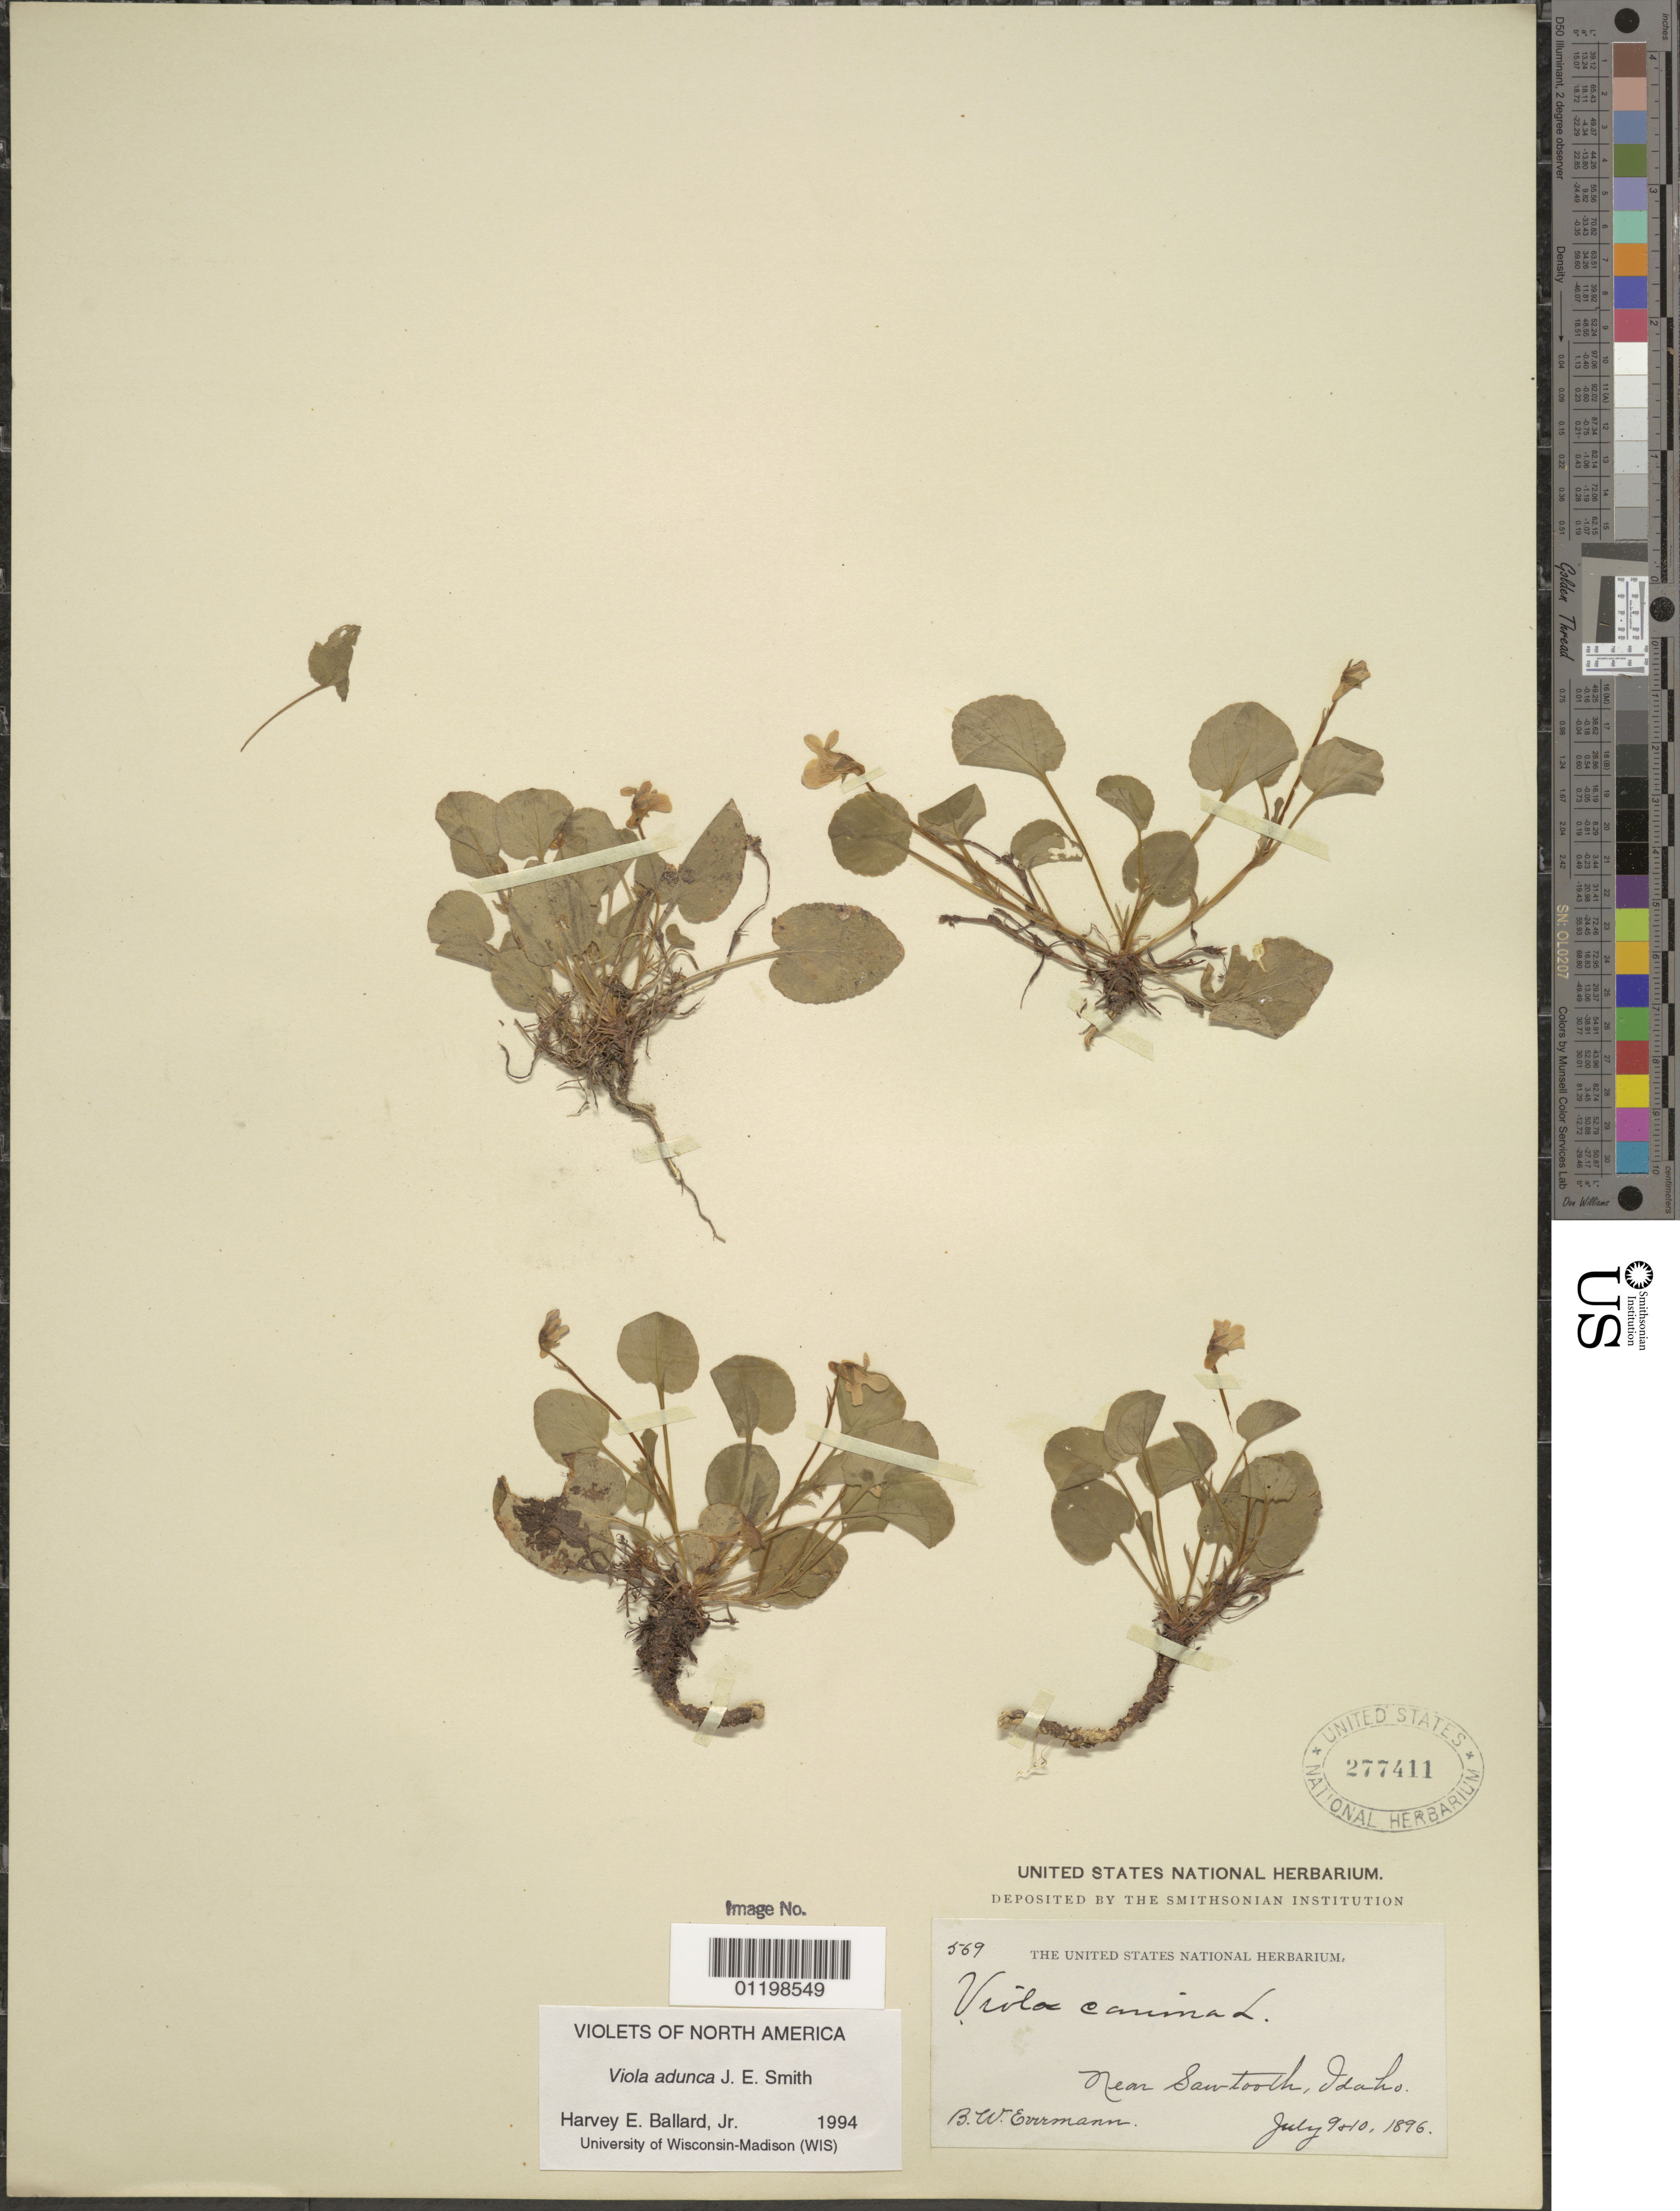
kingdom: Plantae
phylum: Tracheophyta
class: Magnoliopsida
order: Malpighiales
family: Violaceae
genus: Viola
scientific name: Viola adunca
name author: Sm.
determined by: Ballard, Harvey E.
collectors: B. W. Evermann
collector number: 569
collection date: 1896-07-09,1896-07-10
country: United States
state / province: Idaho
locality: Near Sawtooth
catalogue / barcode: US 277411